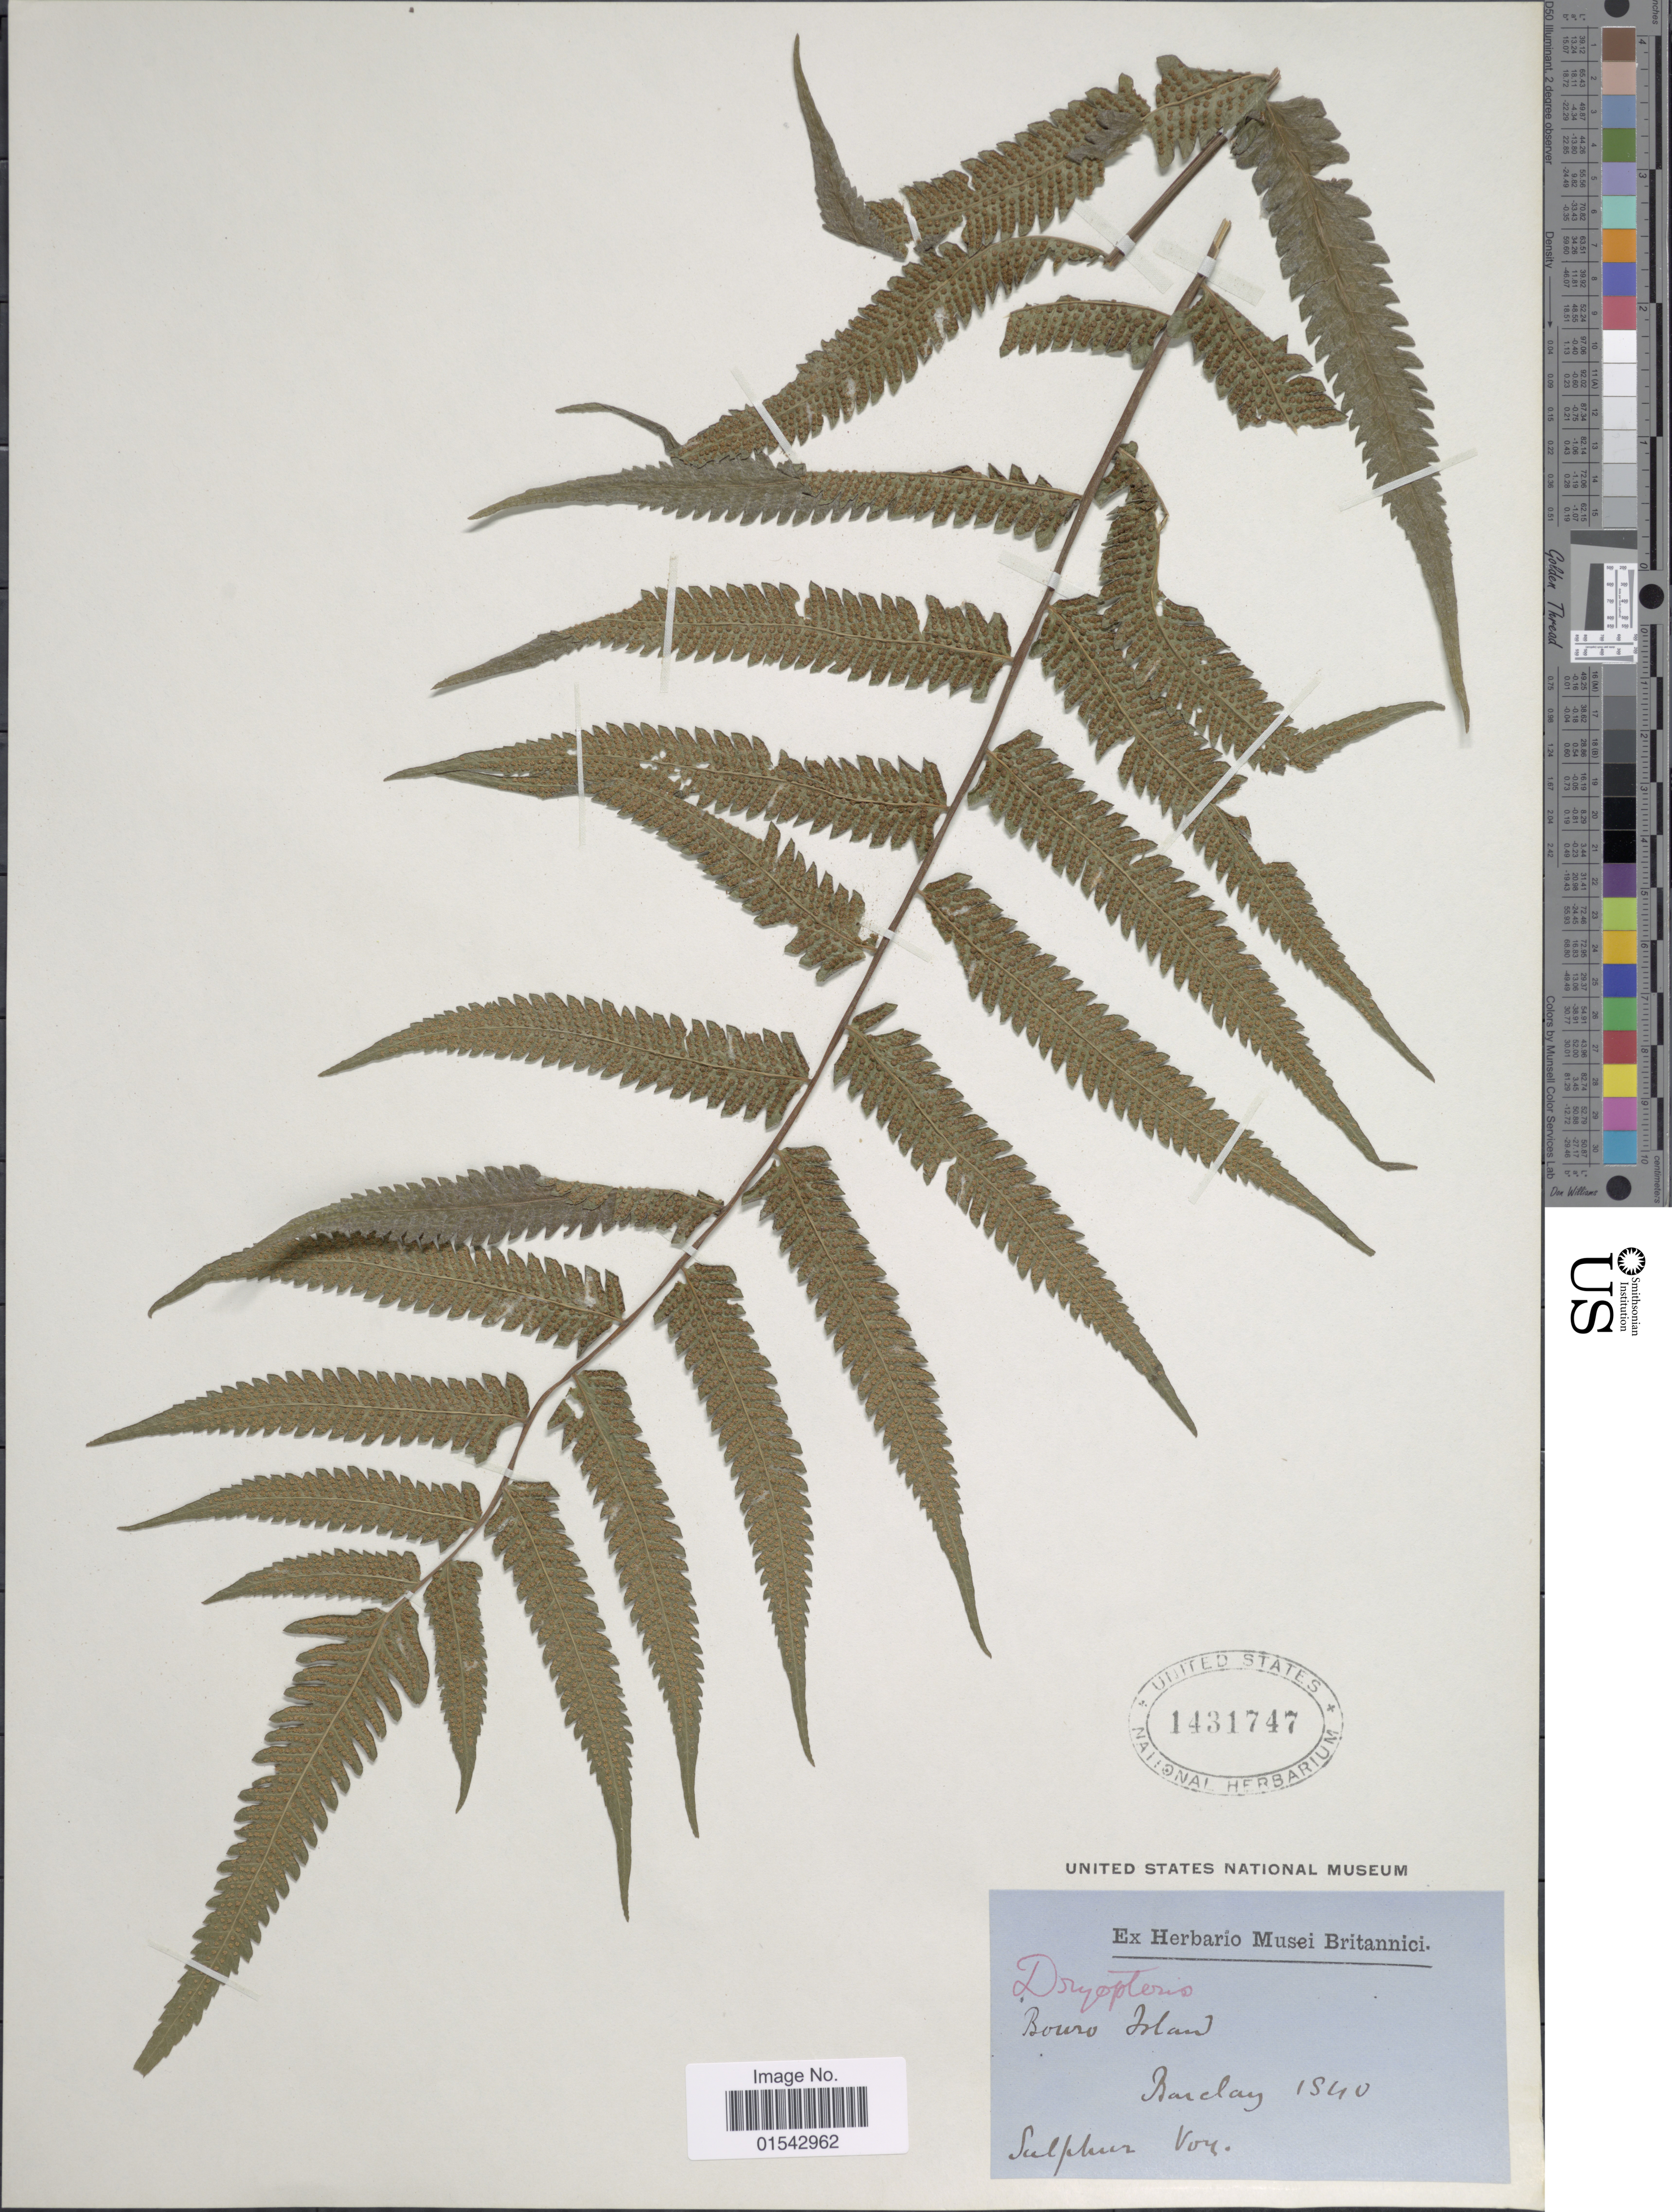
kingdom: Plantae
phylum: Tracheophyta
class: Polypodiopsida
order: Polypodiales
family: Thelypteridaceae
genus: Cyclosorus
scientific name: Cyclosorus sp.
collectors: Sulphur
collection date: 1840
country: Indonesia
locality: Bouro Island, Barday, Sulphur voy [unsure placement]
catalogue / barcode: US 1431747